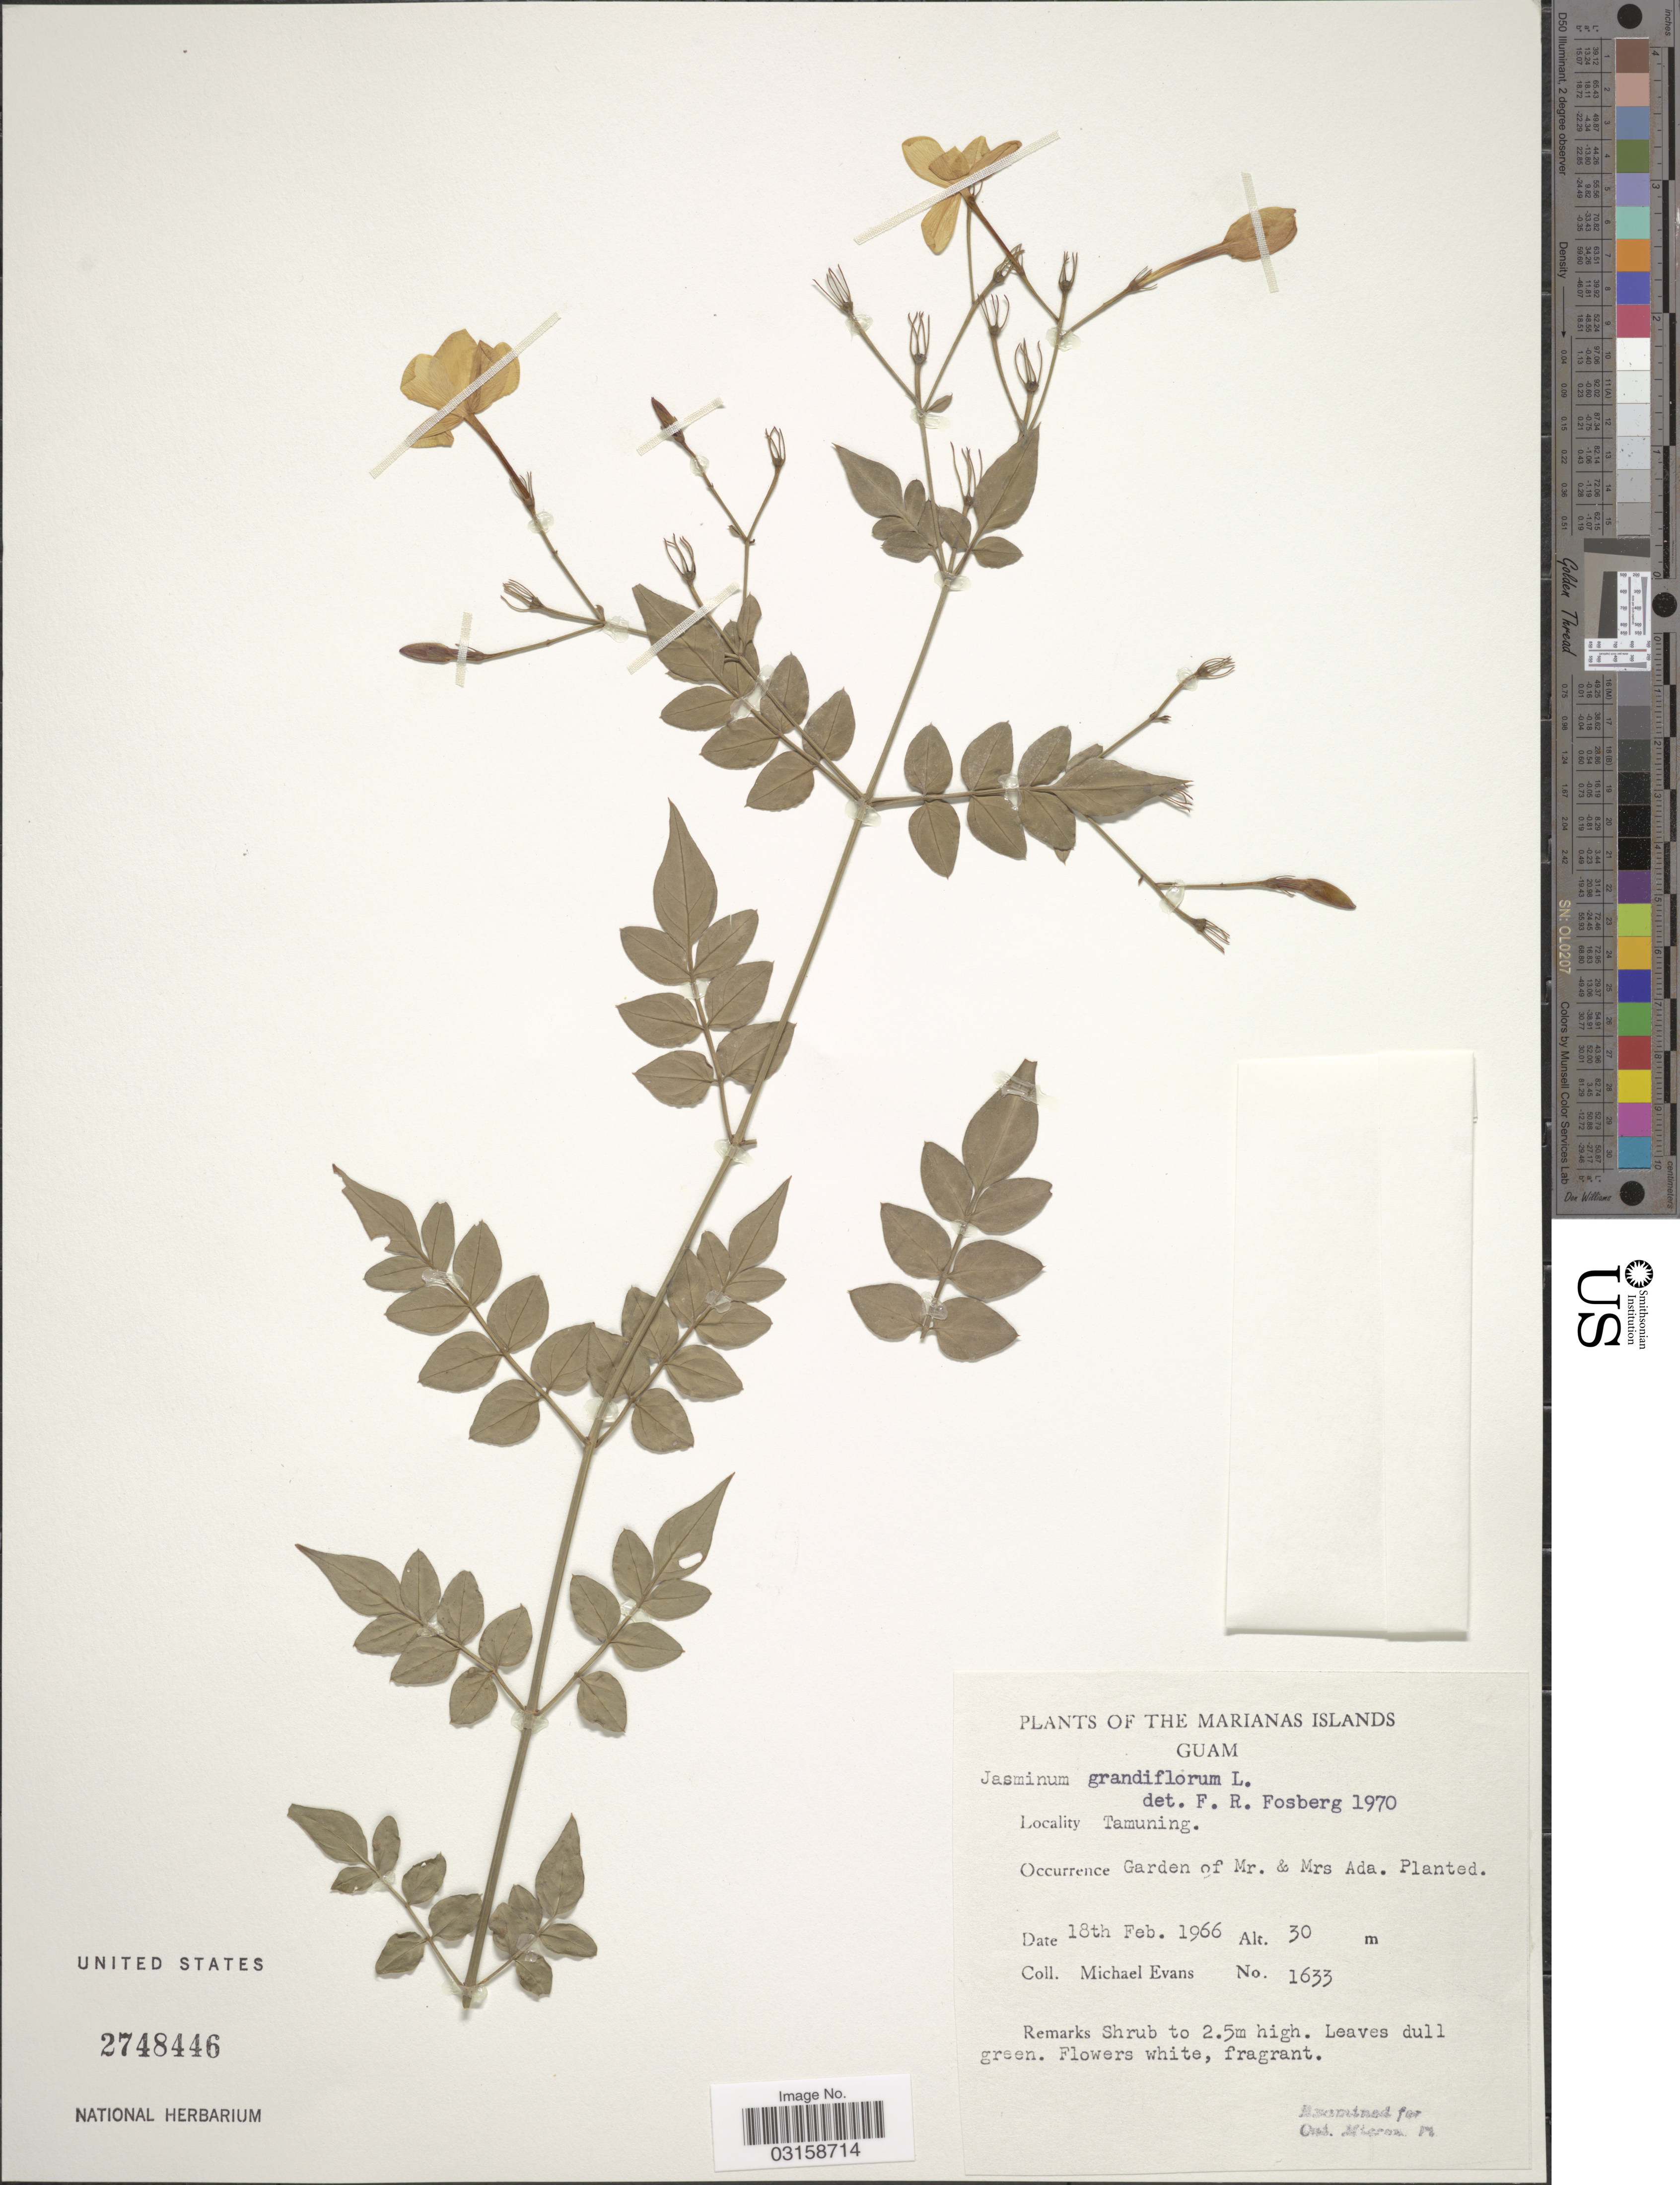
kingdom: Plantae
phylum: Tracheophyta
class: Magnoliopsida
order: Lamiales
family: Oleaceae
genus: Jasminum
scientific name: Jasminum grandiflorum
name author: L.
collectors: M. Evans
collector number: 1633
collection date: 1966-02-18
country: Guam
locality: The Marianna Islands. Tamuning. Garden of Mr. & Mrs. Ada.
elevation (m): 30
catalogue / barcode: US 2748446